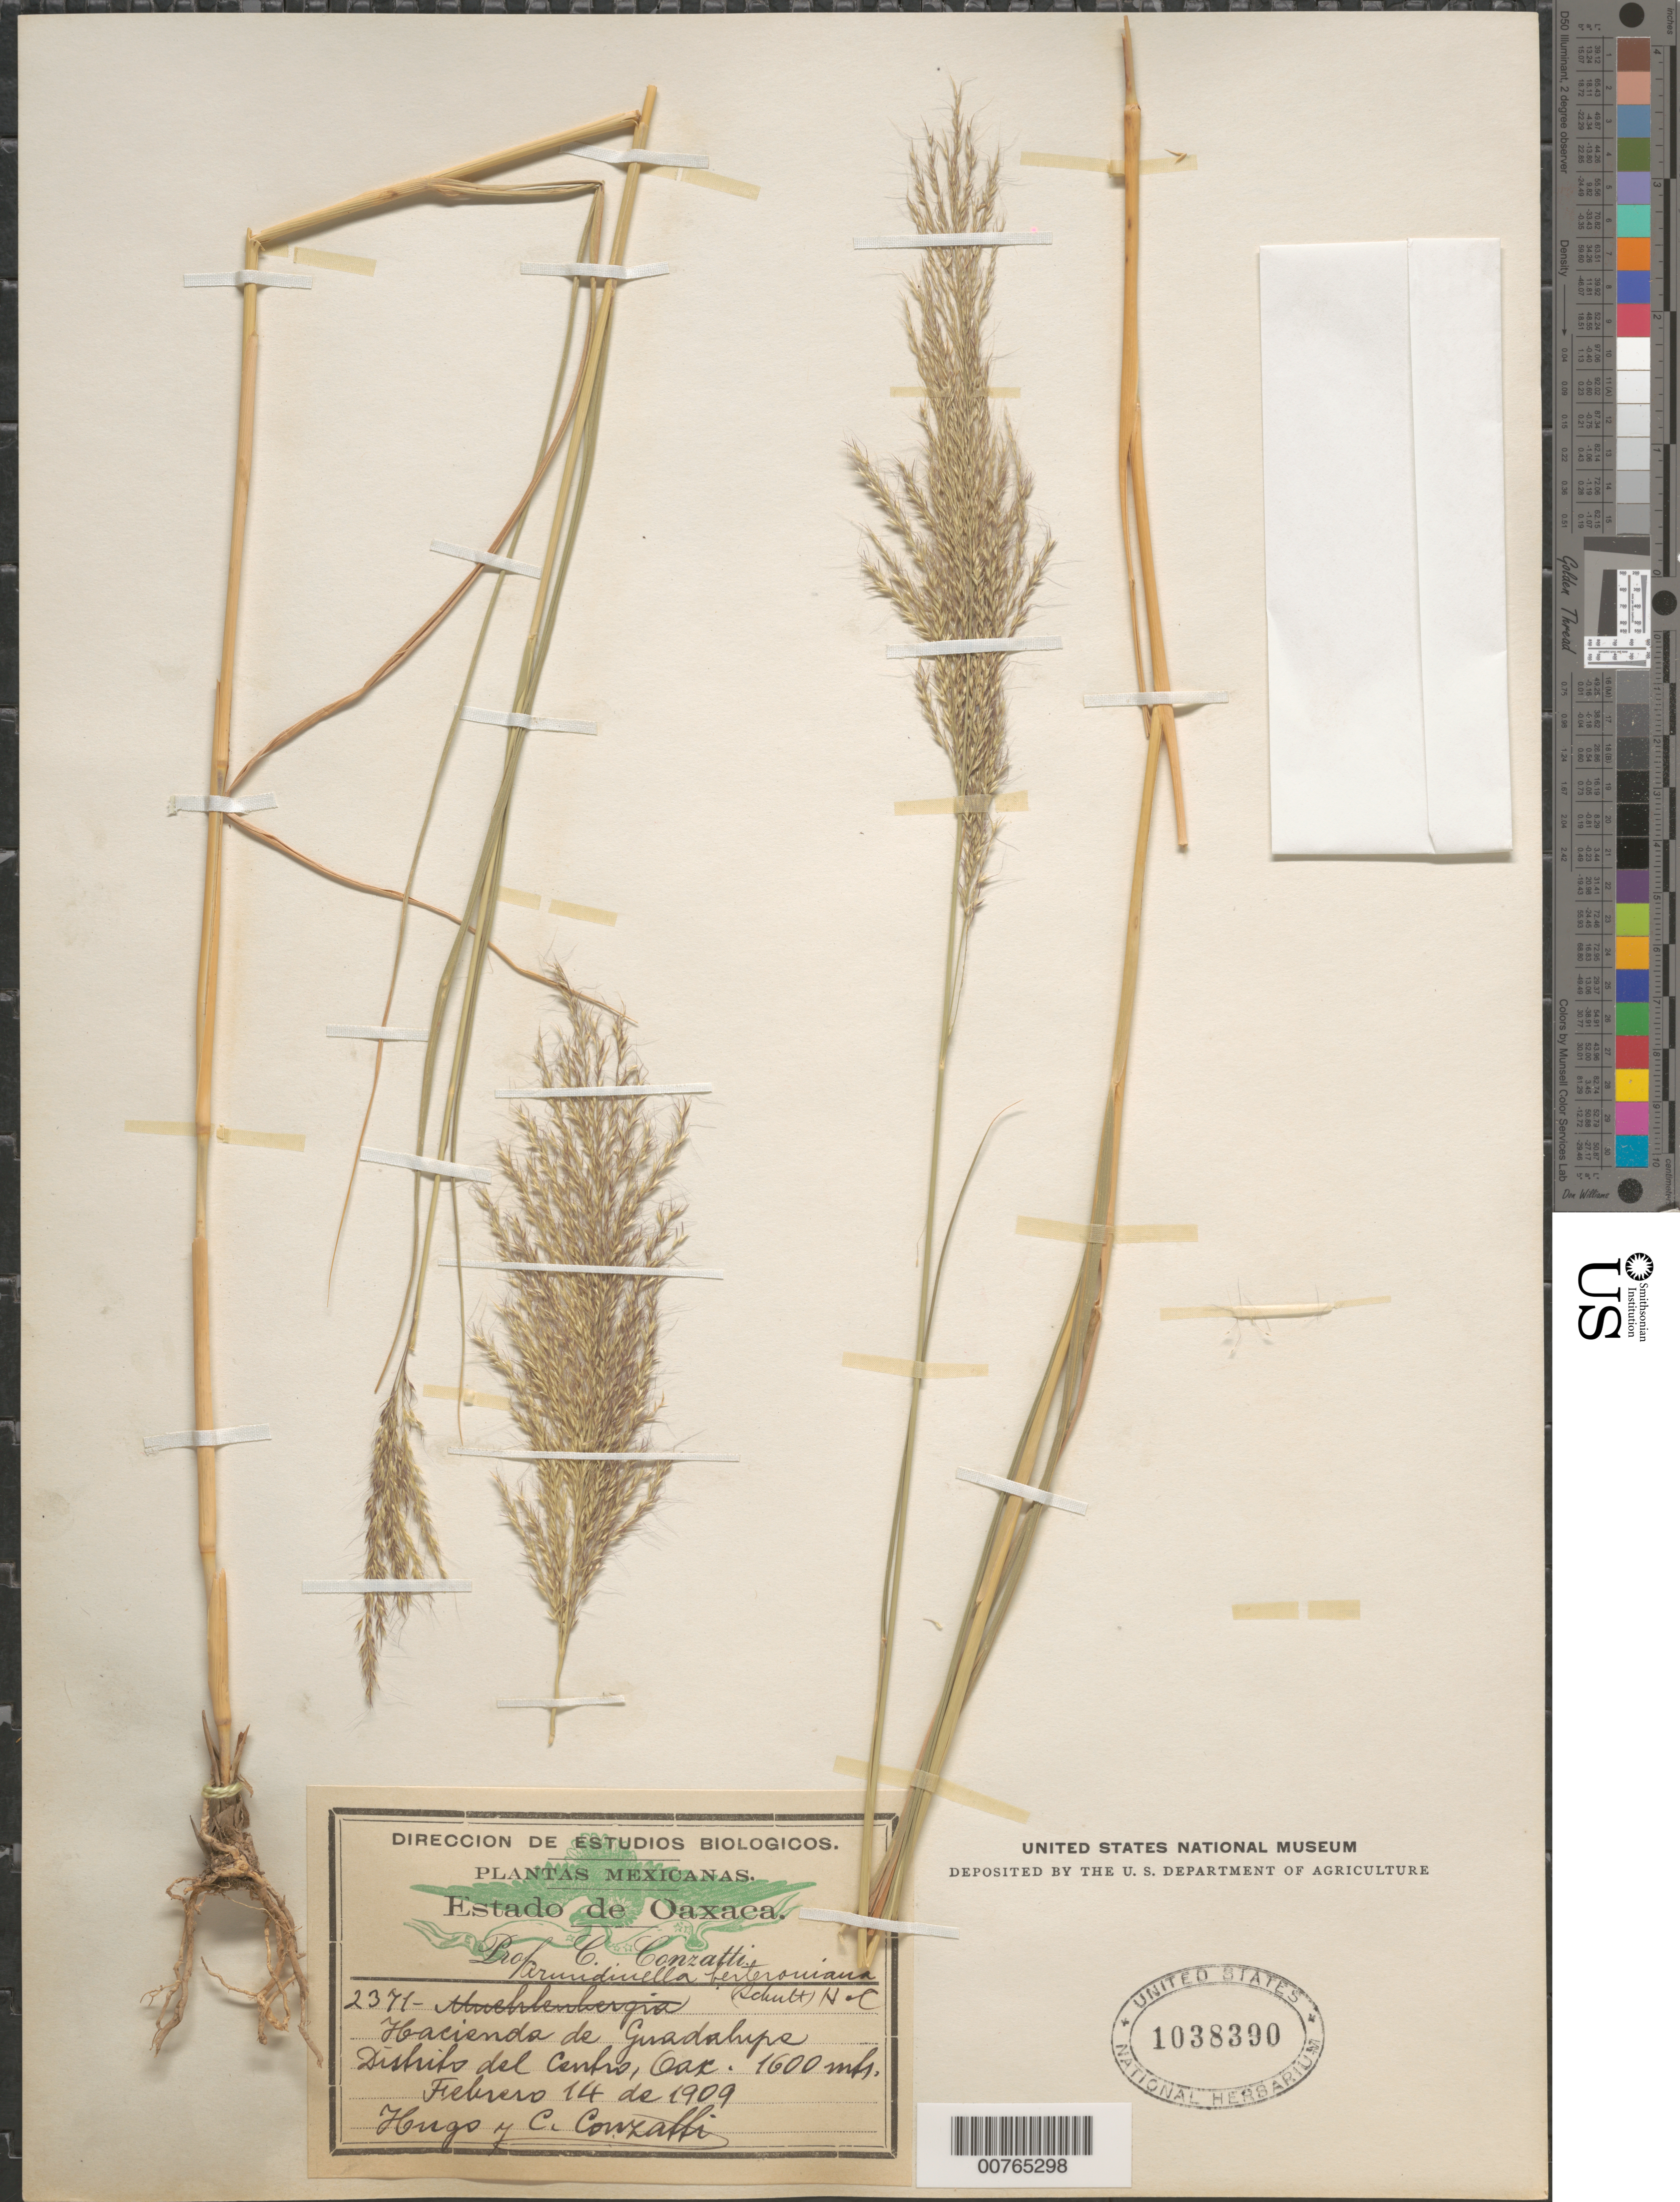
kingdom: Plantae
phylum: Tracheophyta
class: Liliopsida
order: Poales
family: Poaceae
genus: Arundinella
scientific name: Arundinella berteroniana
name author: (Schult.) Hitchc. & Chase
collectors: C. Conzatti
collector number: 2371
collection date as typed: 14 Feb 1909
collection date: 1909-02-14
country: Mexico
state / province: Oaxaca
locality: Hacienda de Guadalups.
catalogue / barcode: US 1038390